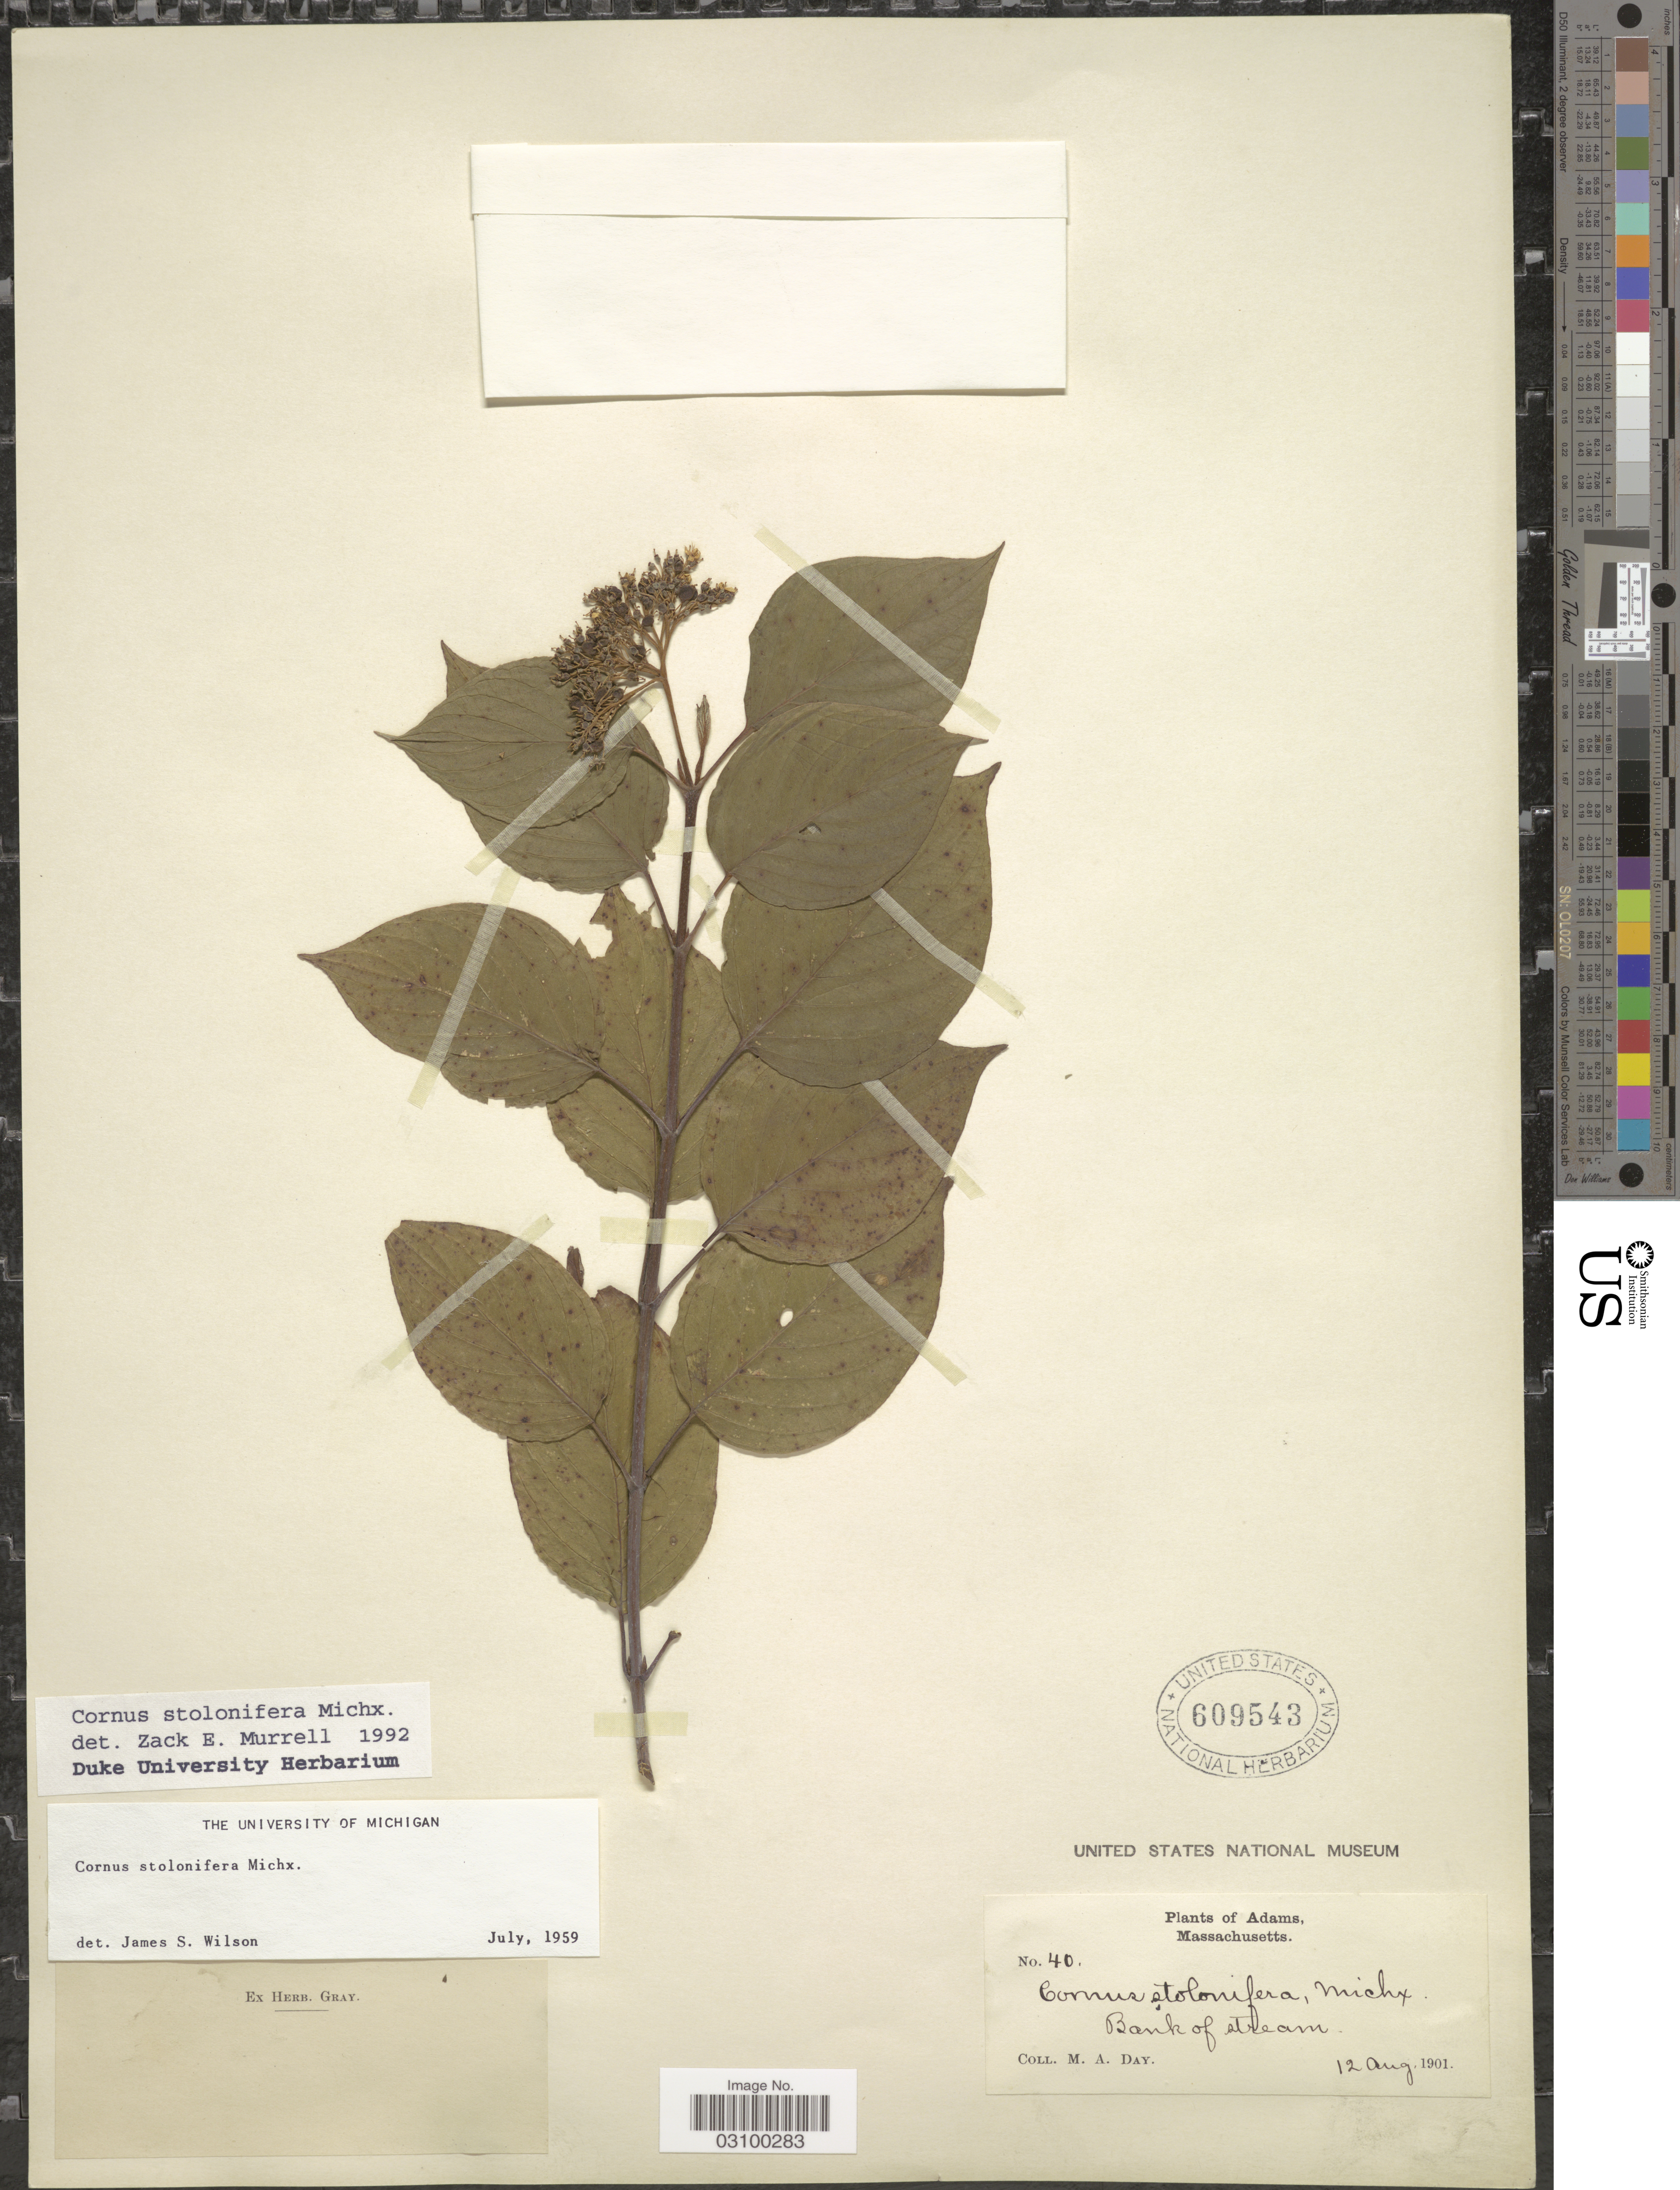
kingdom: Plantae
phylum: Tracheophyta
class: Magnoliopsida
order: Cornales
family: Cornaceae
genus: Cornus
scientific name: Cornus sericea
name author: L.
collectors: M. Day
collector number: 40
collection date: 1901-08-12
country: United States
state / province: Massachusetts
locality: Adams. Bank of stream.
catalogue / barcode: US 609543